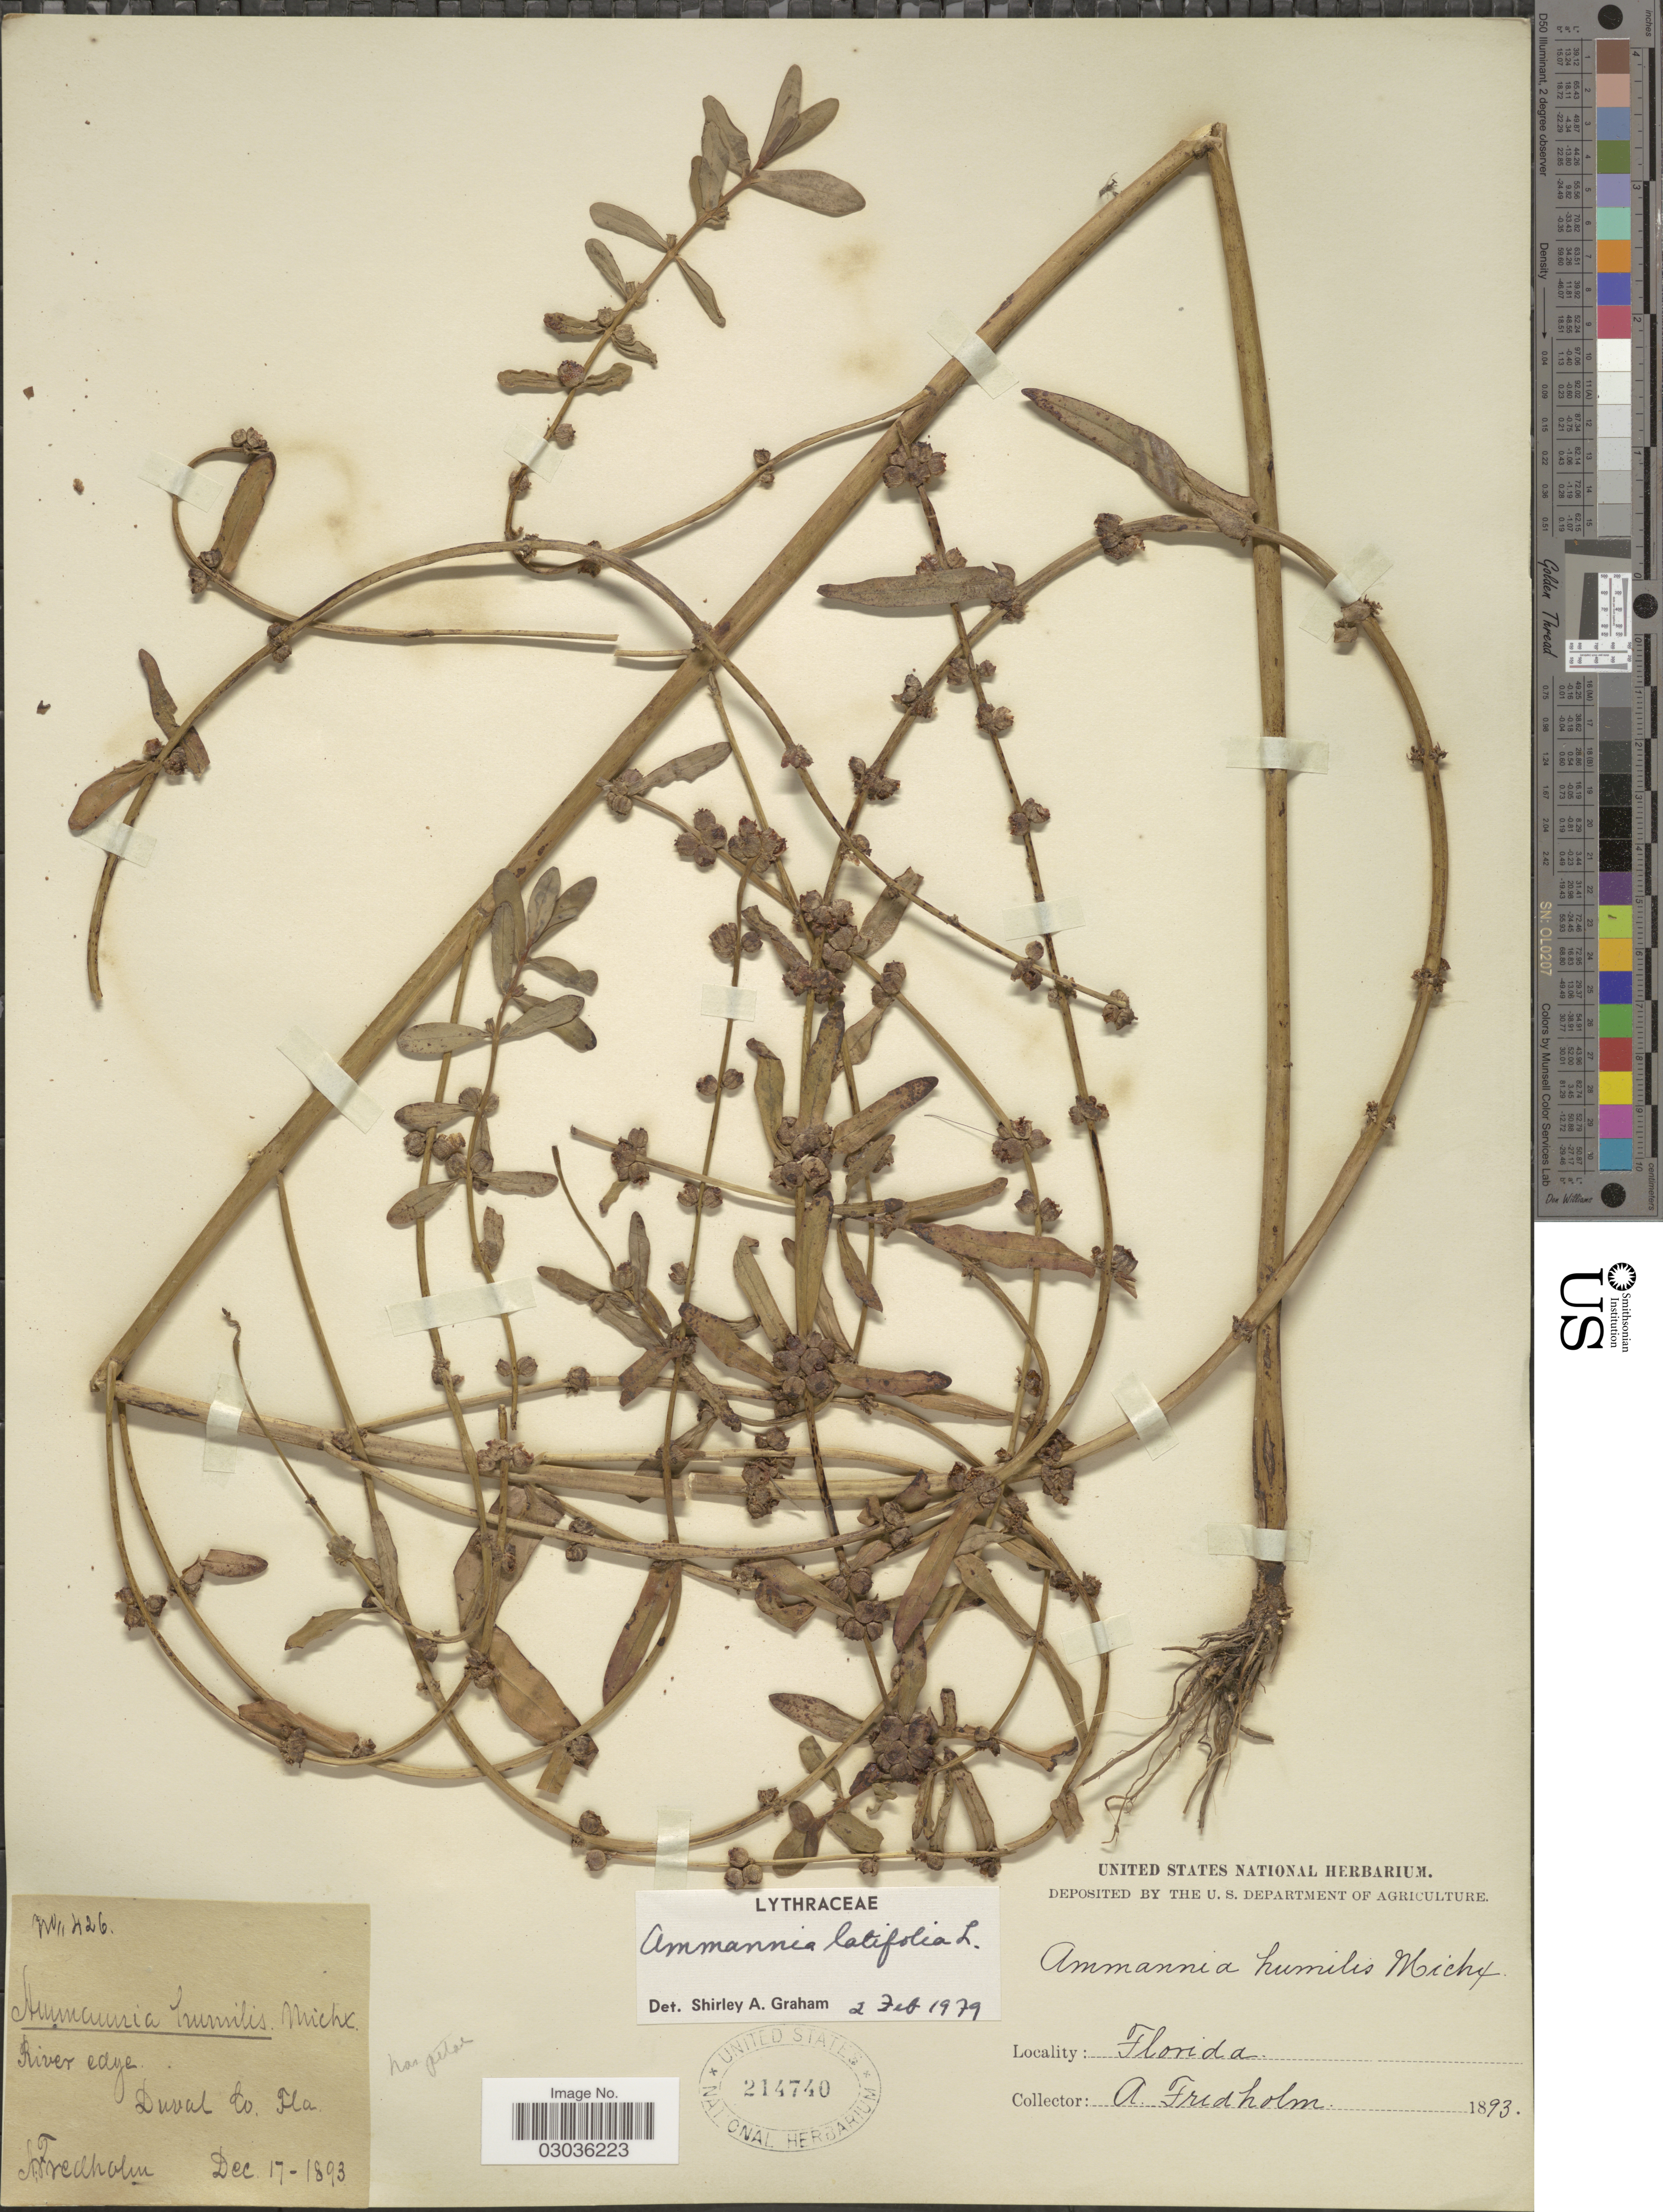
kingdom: Plantae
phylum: Tracheophyta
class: Magnoliopsida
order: Myrtales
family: Lythraceae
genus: Ammannia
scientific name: Ammannia latifolia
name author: L.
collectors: A. Fredholm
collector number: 426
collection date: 1893-12-17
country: United States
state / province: Florida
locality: Duval Co.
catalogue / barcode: US 214740